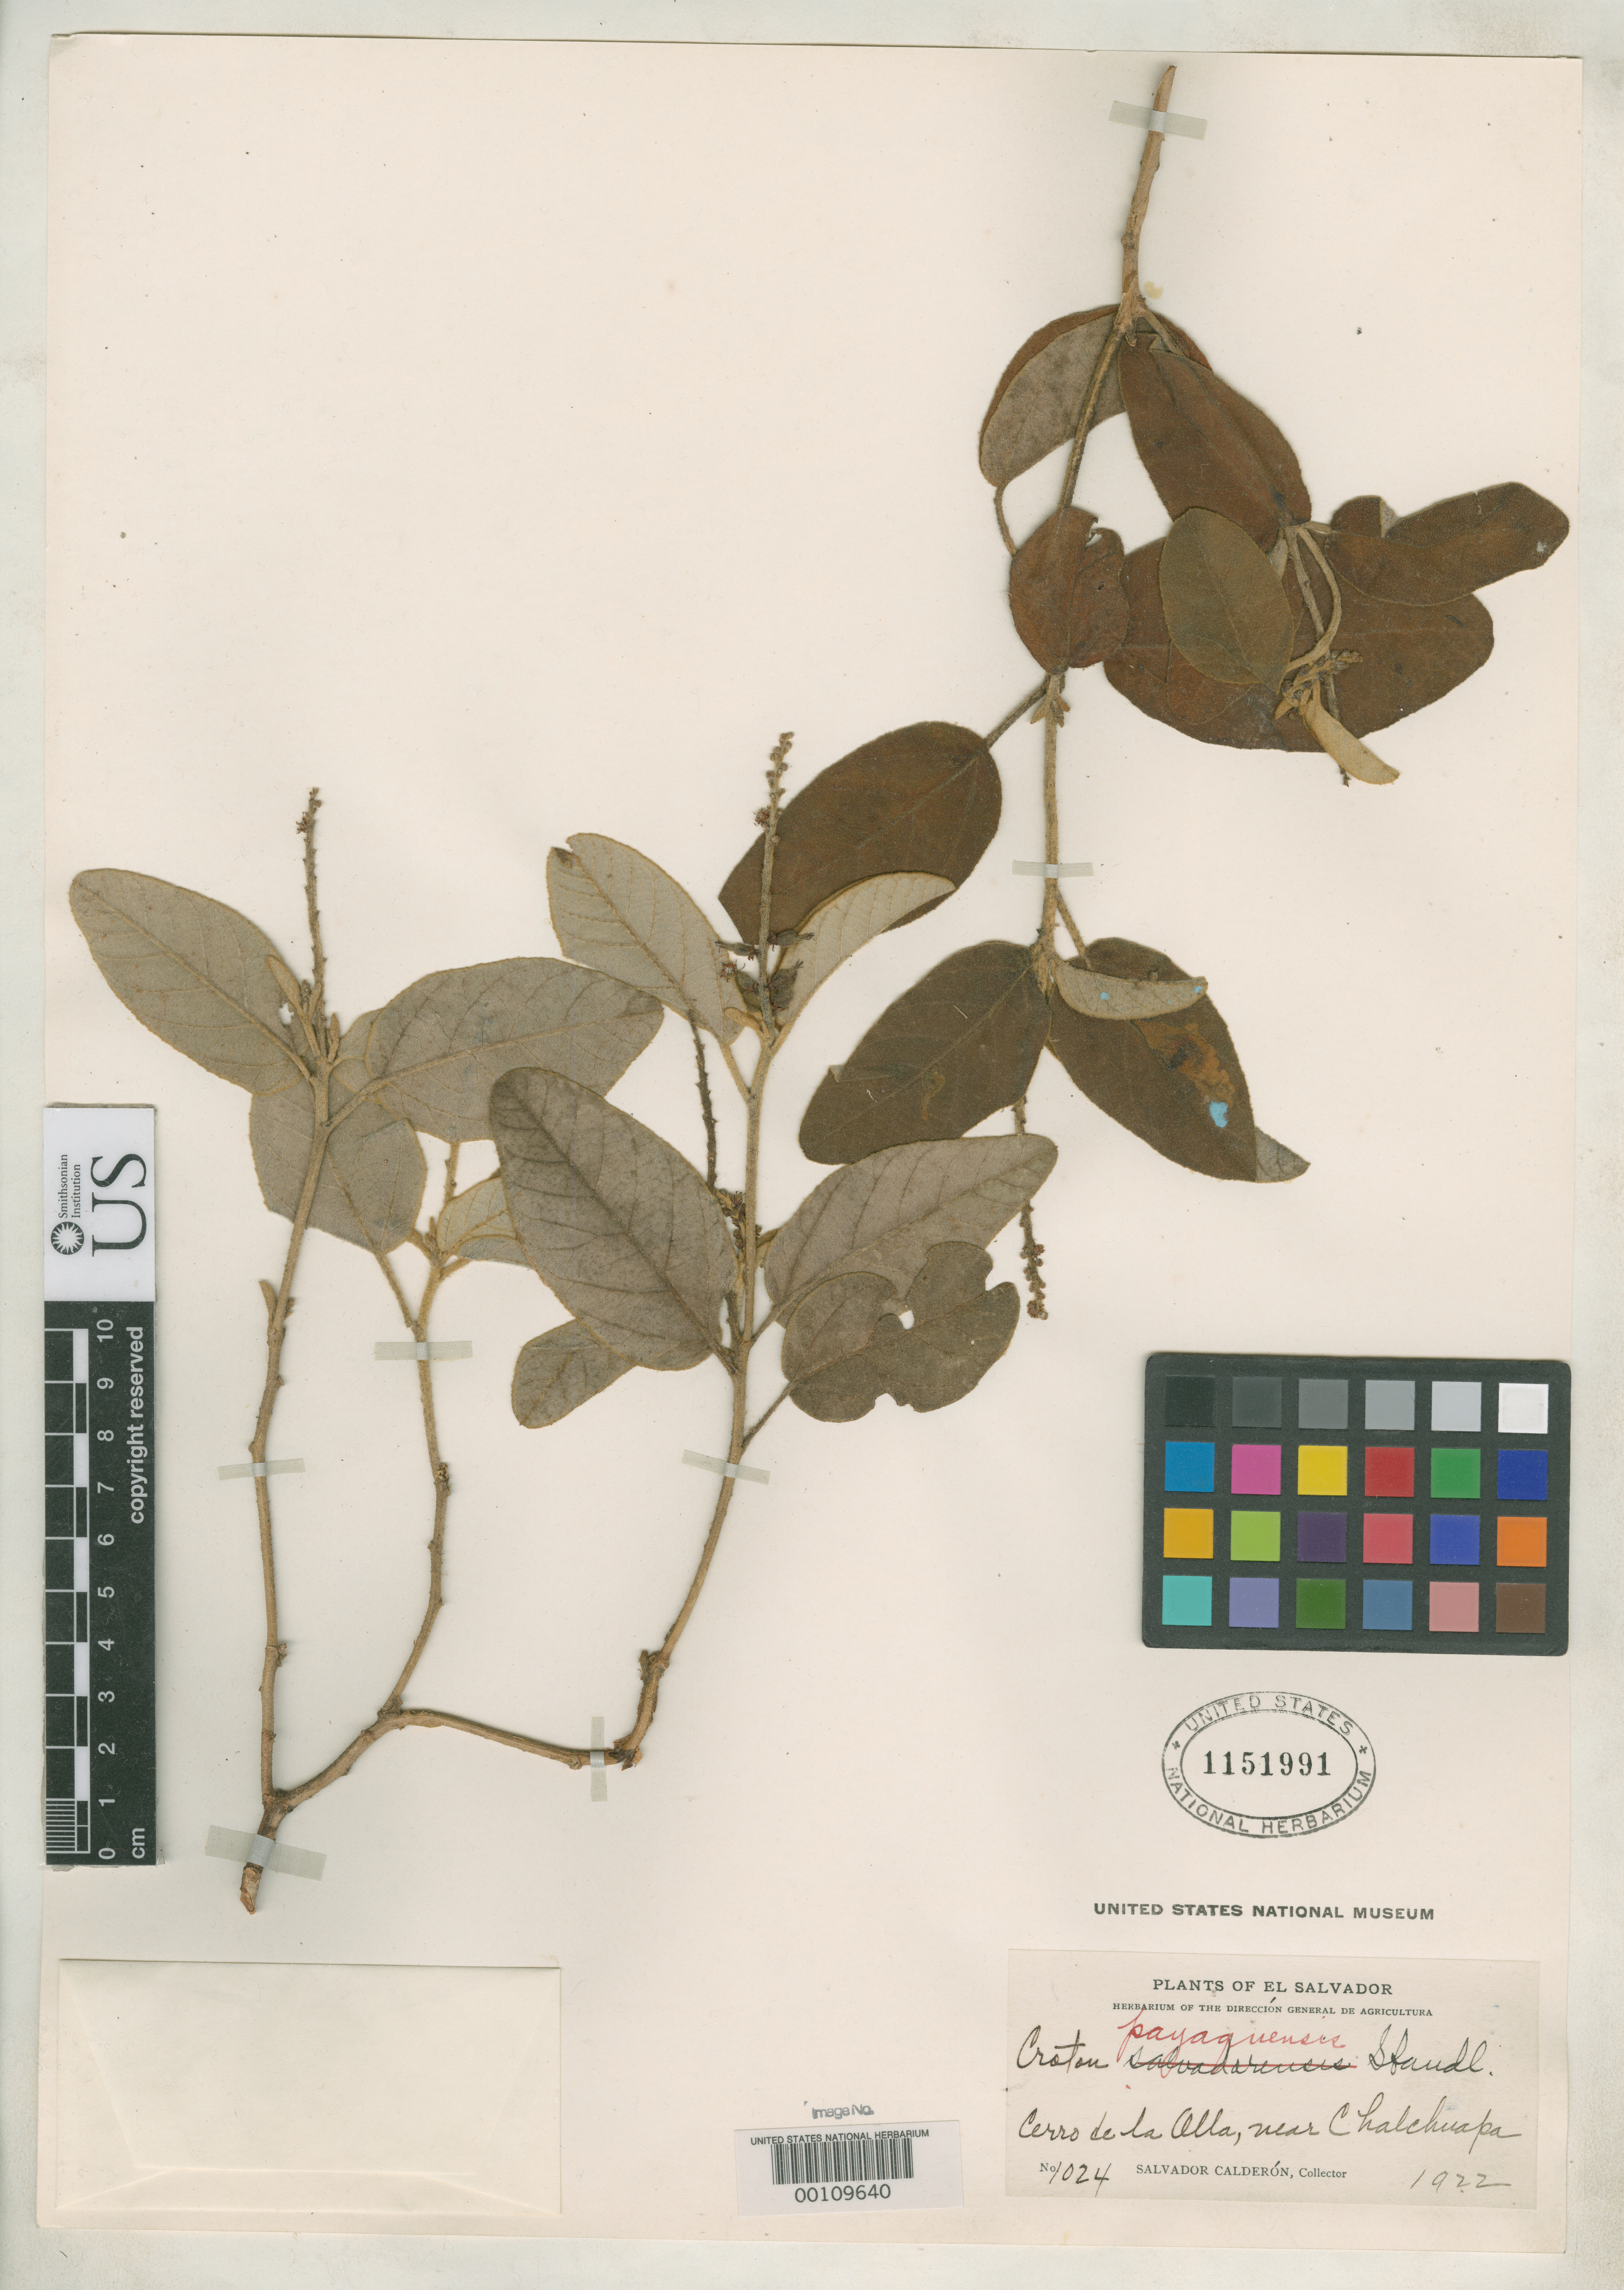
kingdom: Plantae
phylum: Tracheophyta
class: Magnoliopsida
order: Malpighiales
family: Euphorbiaceae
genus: Croton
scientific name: Croton payaquensis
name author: Standl.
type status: Holotype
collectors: S. Calderón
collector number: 1024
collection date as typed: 1922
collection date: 1922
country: El Salvador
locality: Cerro de la Olla, Guatemala frontier Near Chalchuapa.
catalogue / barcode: US 1151991